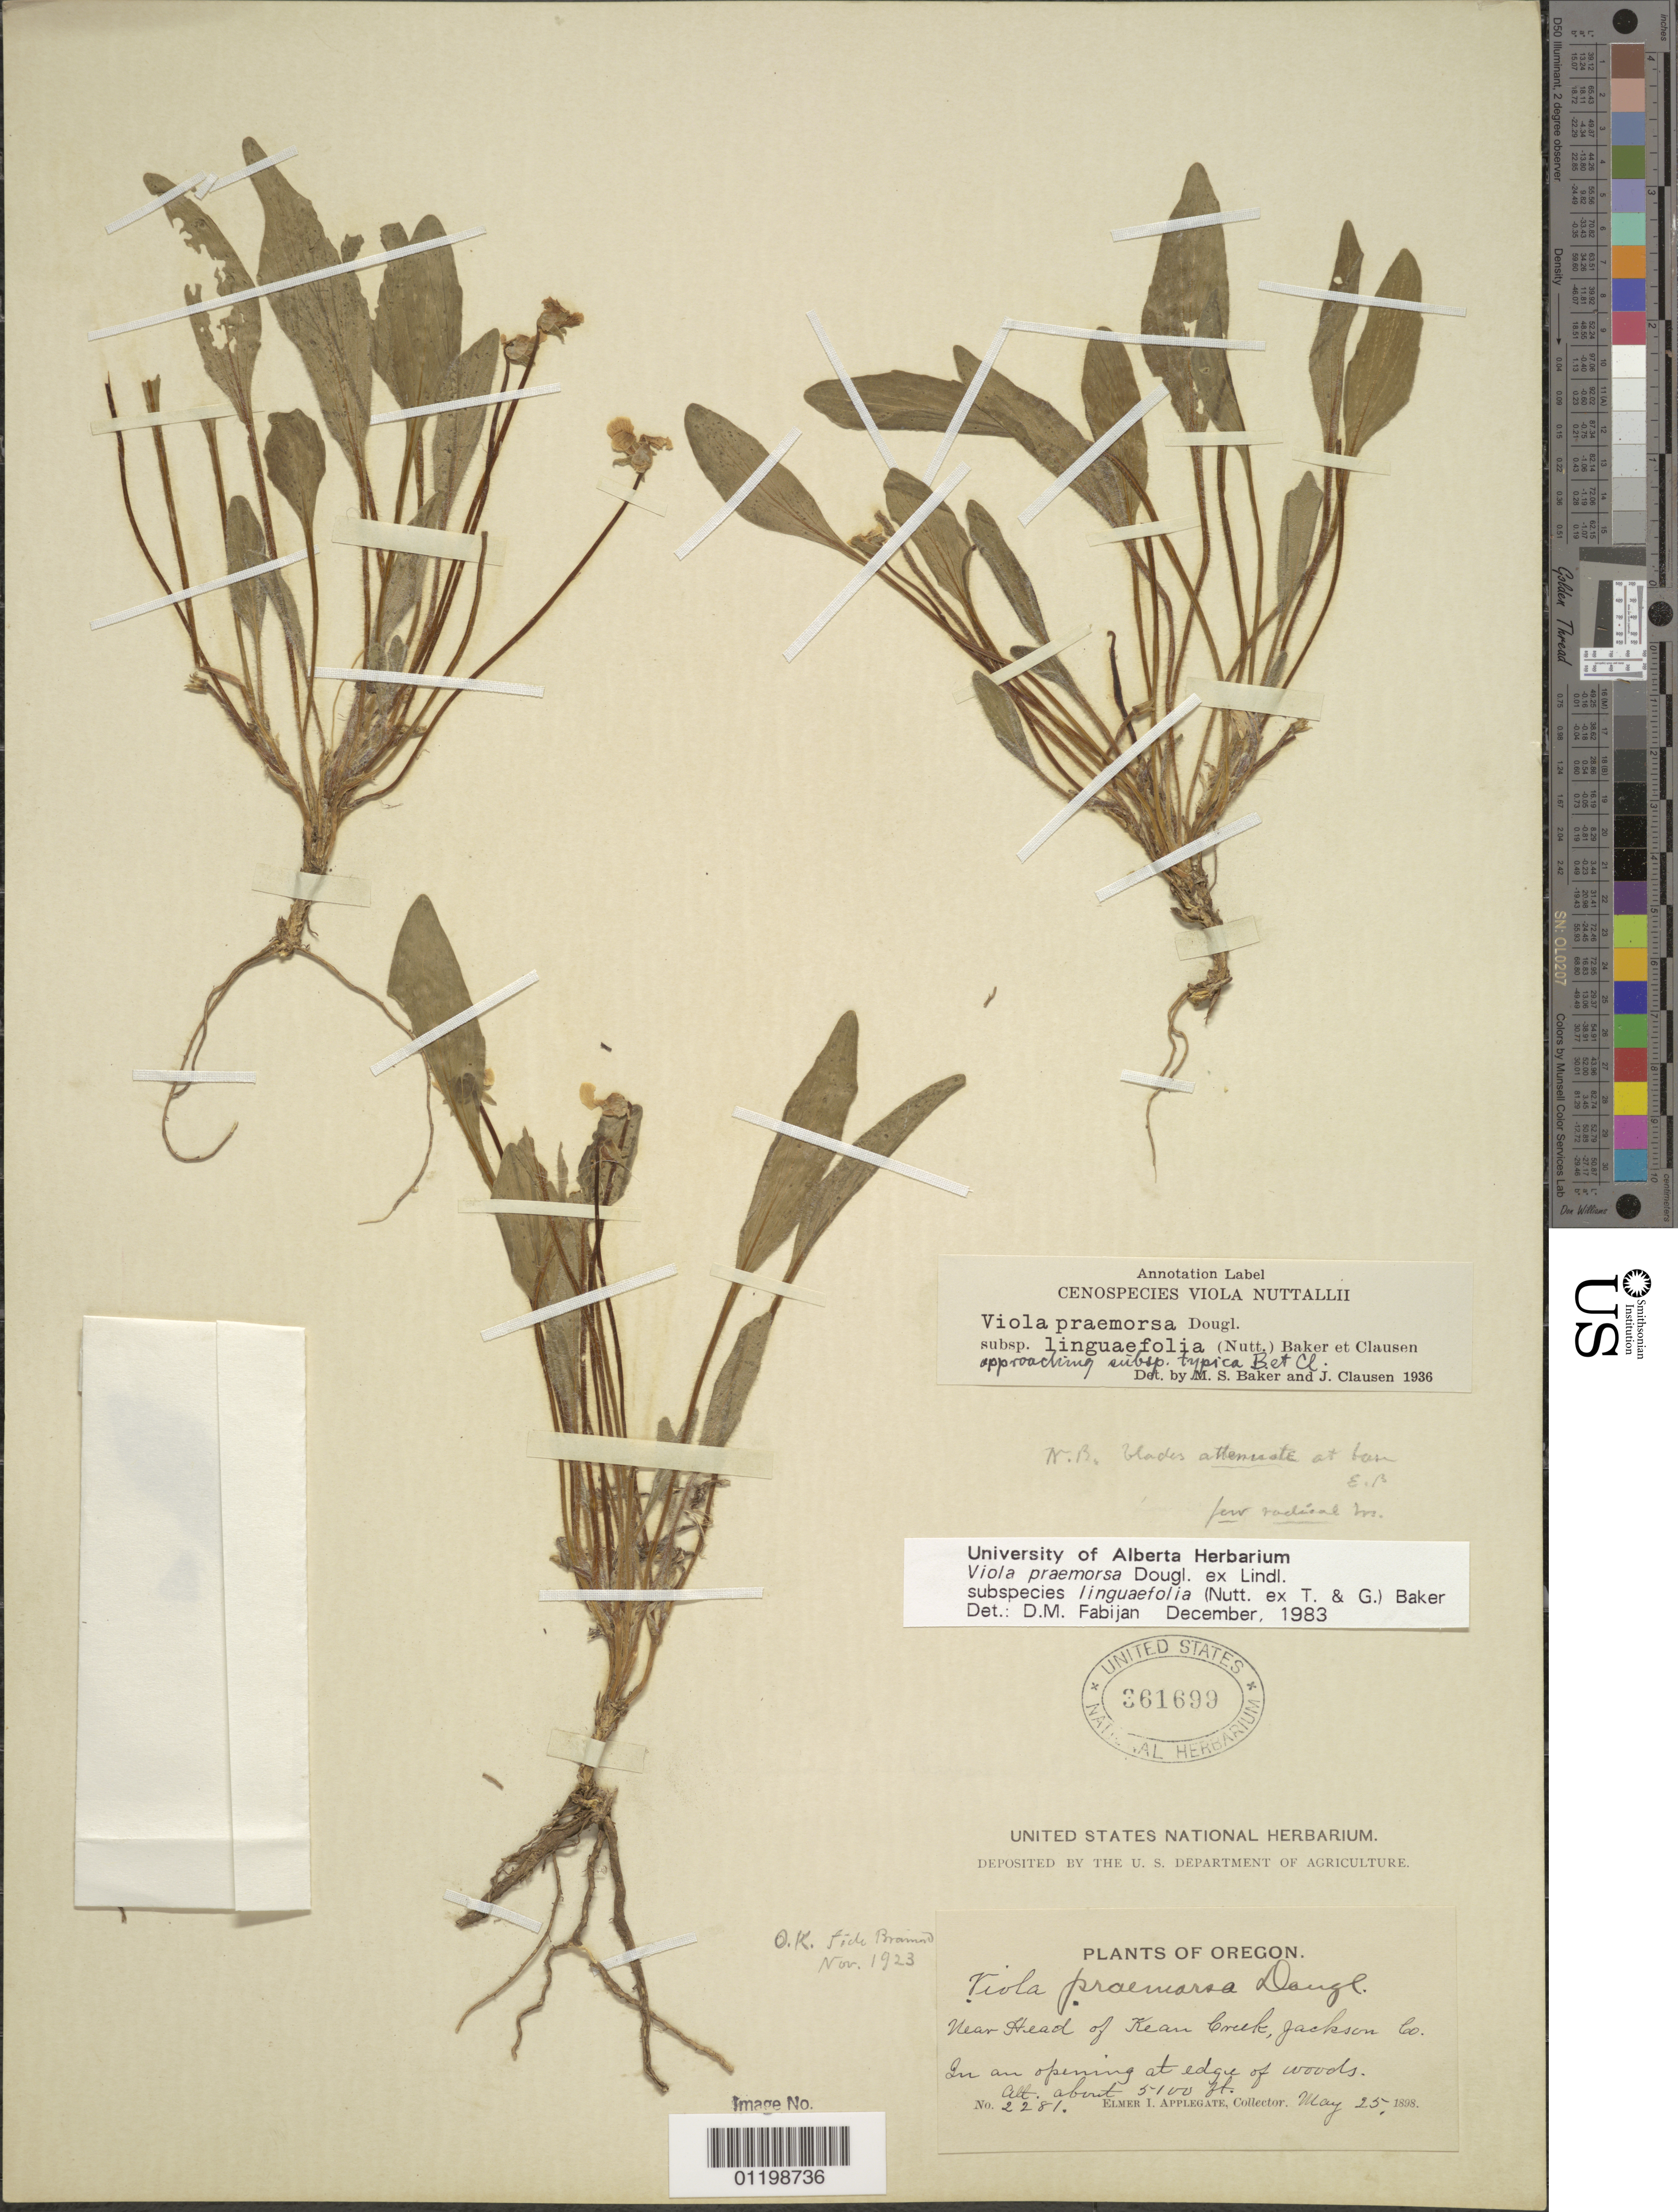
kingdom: Plantae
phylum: Tracheophyta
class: Magnoliopsida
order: Malpighiales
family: Violaceae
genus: Viola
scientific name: Viola praemorsa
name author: Douglas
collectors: E. I. Applegate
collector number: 2281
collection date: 1898-05-25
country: United States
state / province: Oregon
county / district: Jackson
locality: near head of Kean Creek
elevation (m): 1554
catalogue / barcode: US 361699